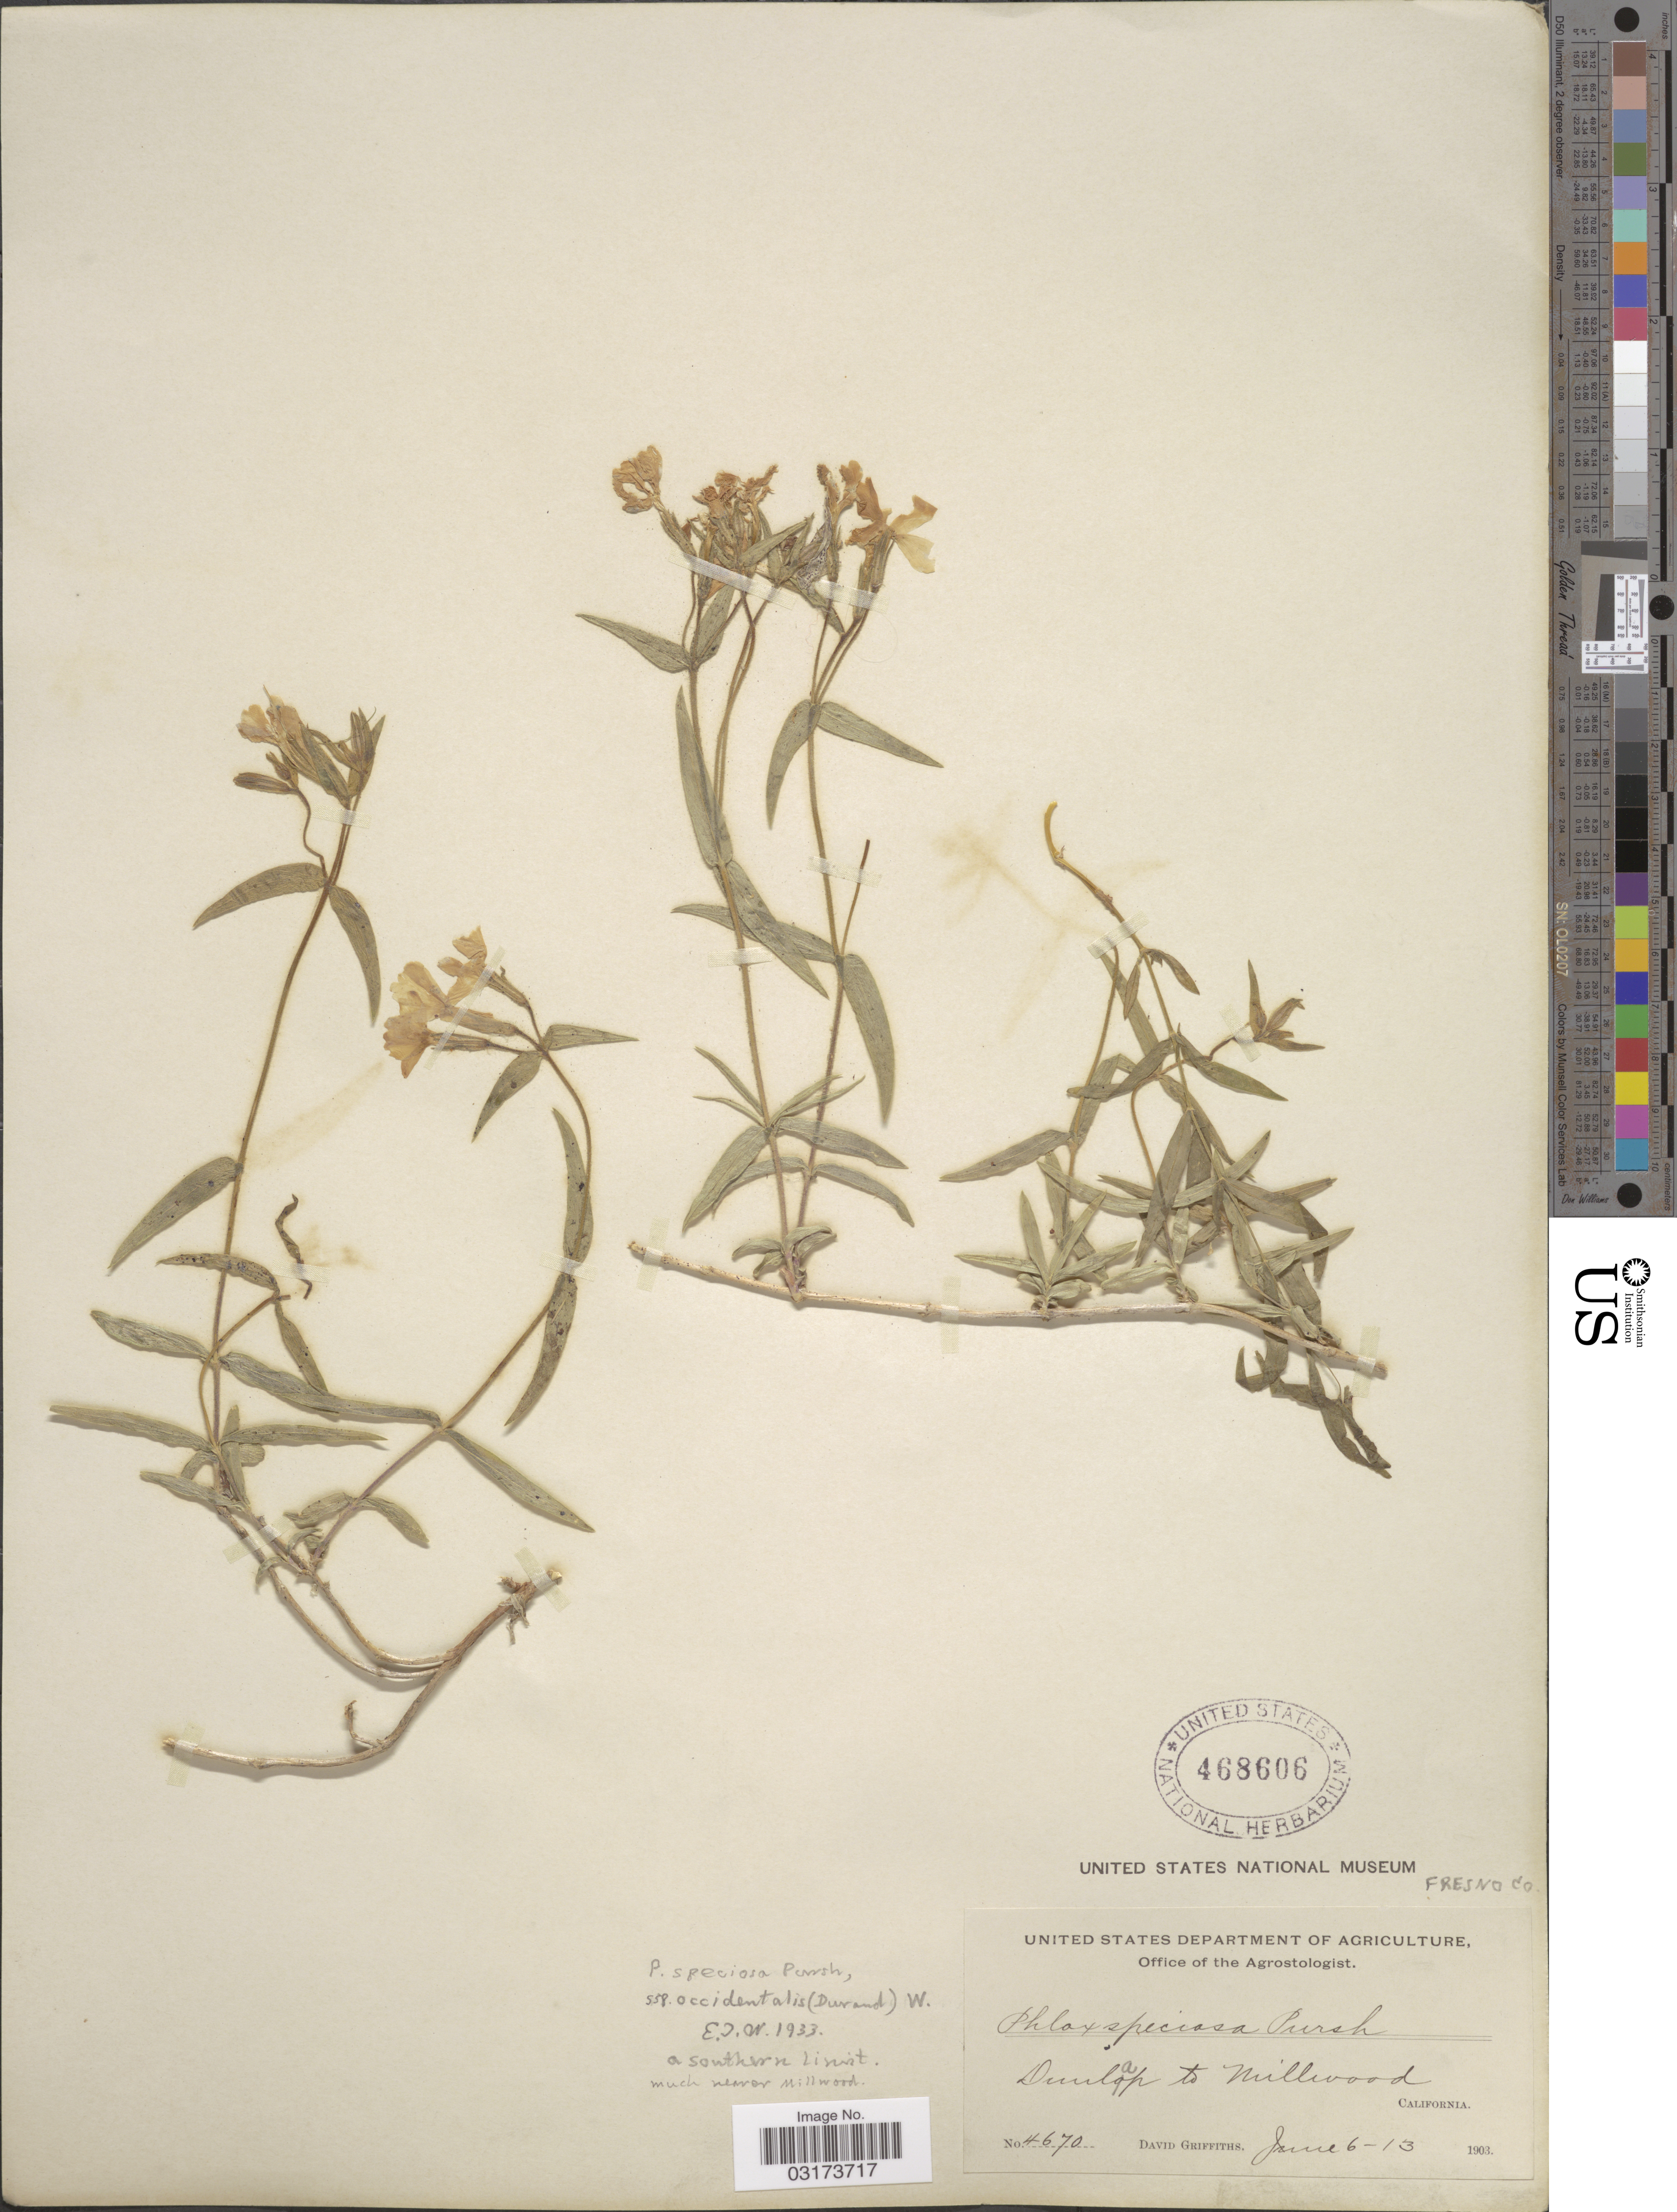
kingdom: Plantae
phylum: Tracheophyta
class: Magnoliopsida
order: Ericales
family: Polemoniaceae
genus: Phlox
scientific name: Phlox speciosa subsp. occidentalis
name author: (Durand ex Torr.) Wherry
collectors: D. Griffiths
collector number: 4670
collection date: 1903-06-06/1903-06-13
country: United States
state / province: California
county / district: Fresno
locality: Dunlap to Millwood. Fresno Co.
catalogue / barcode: US 468606